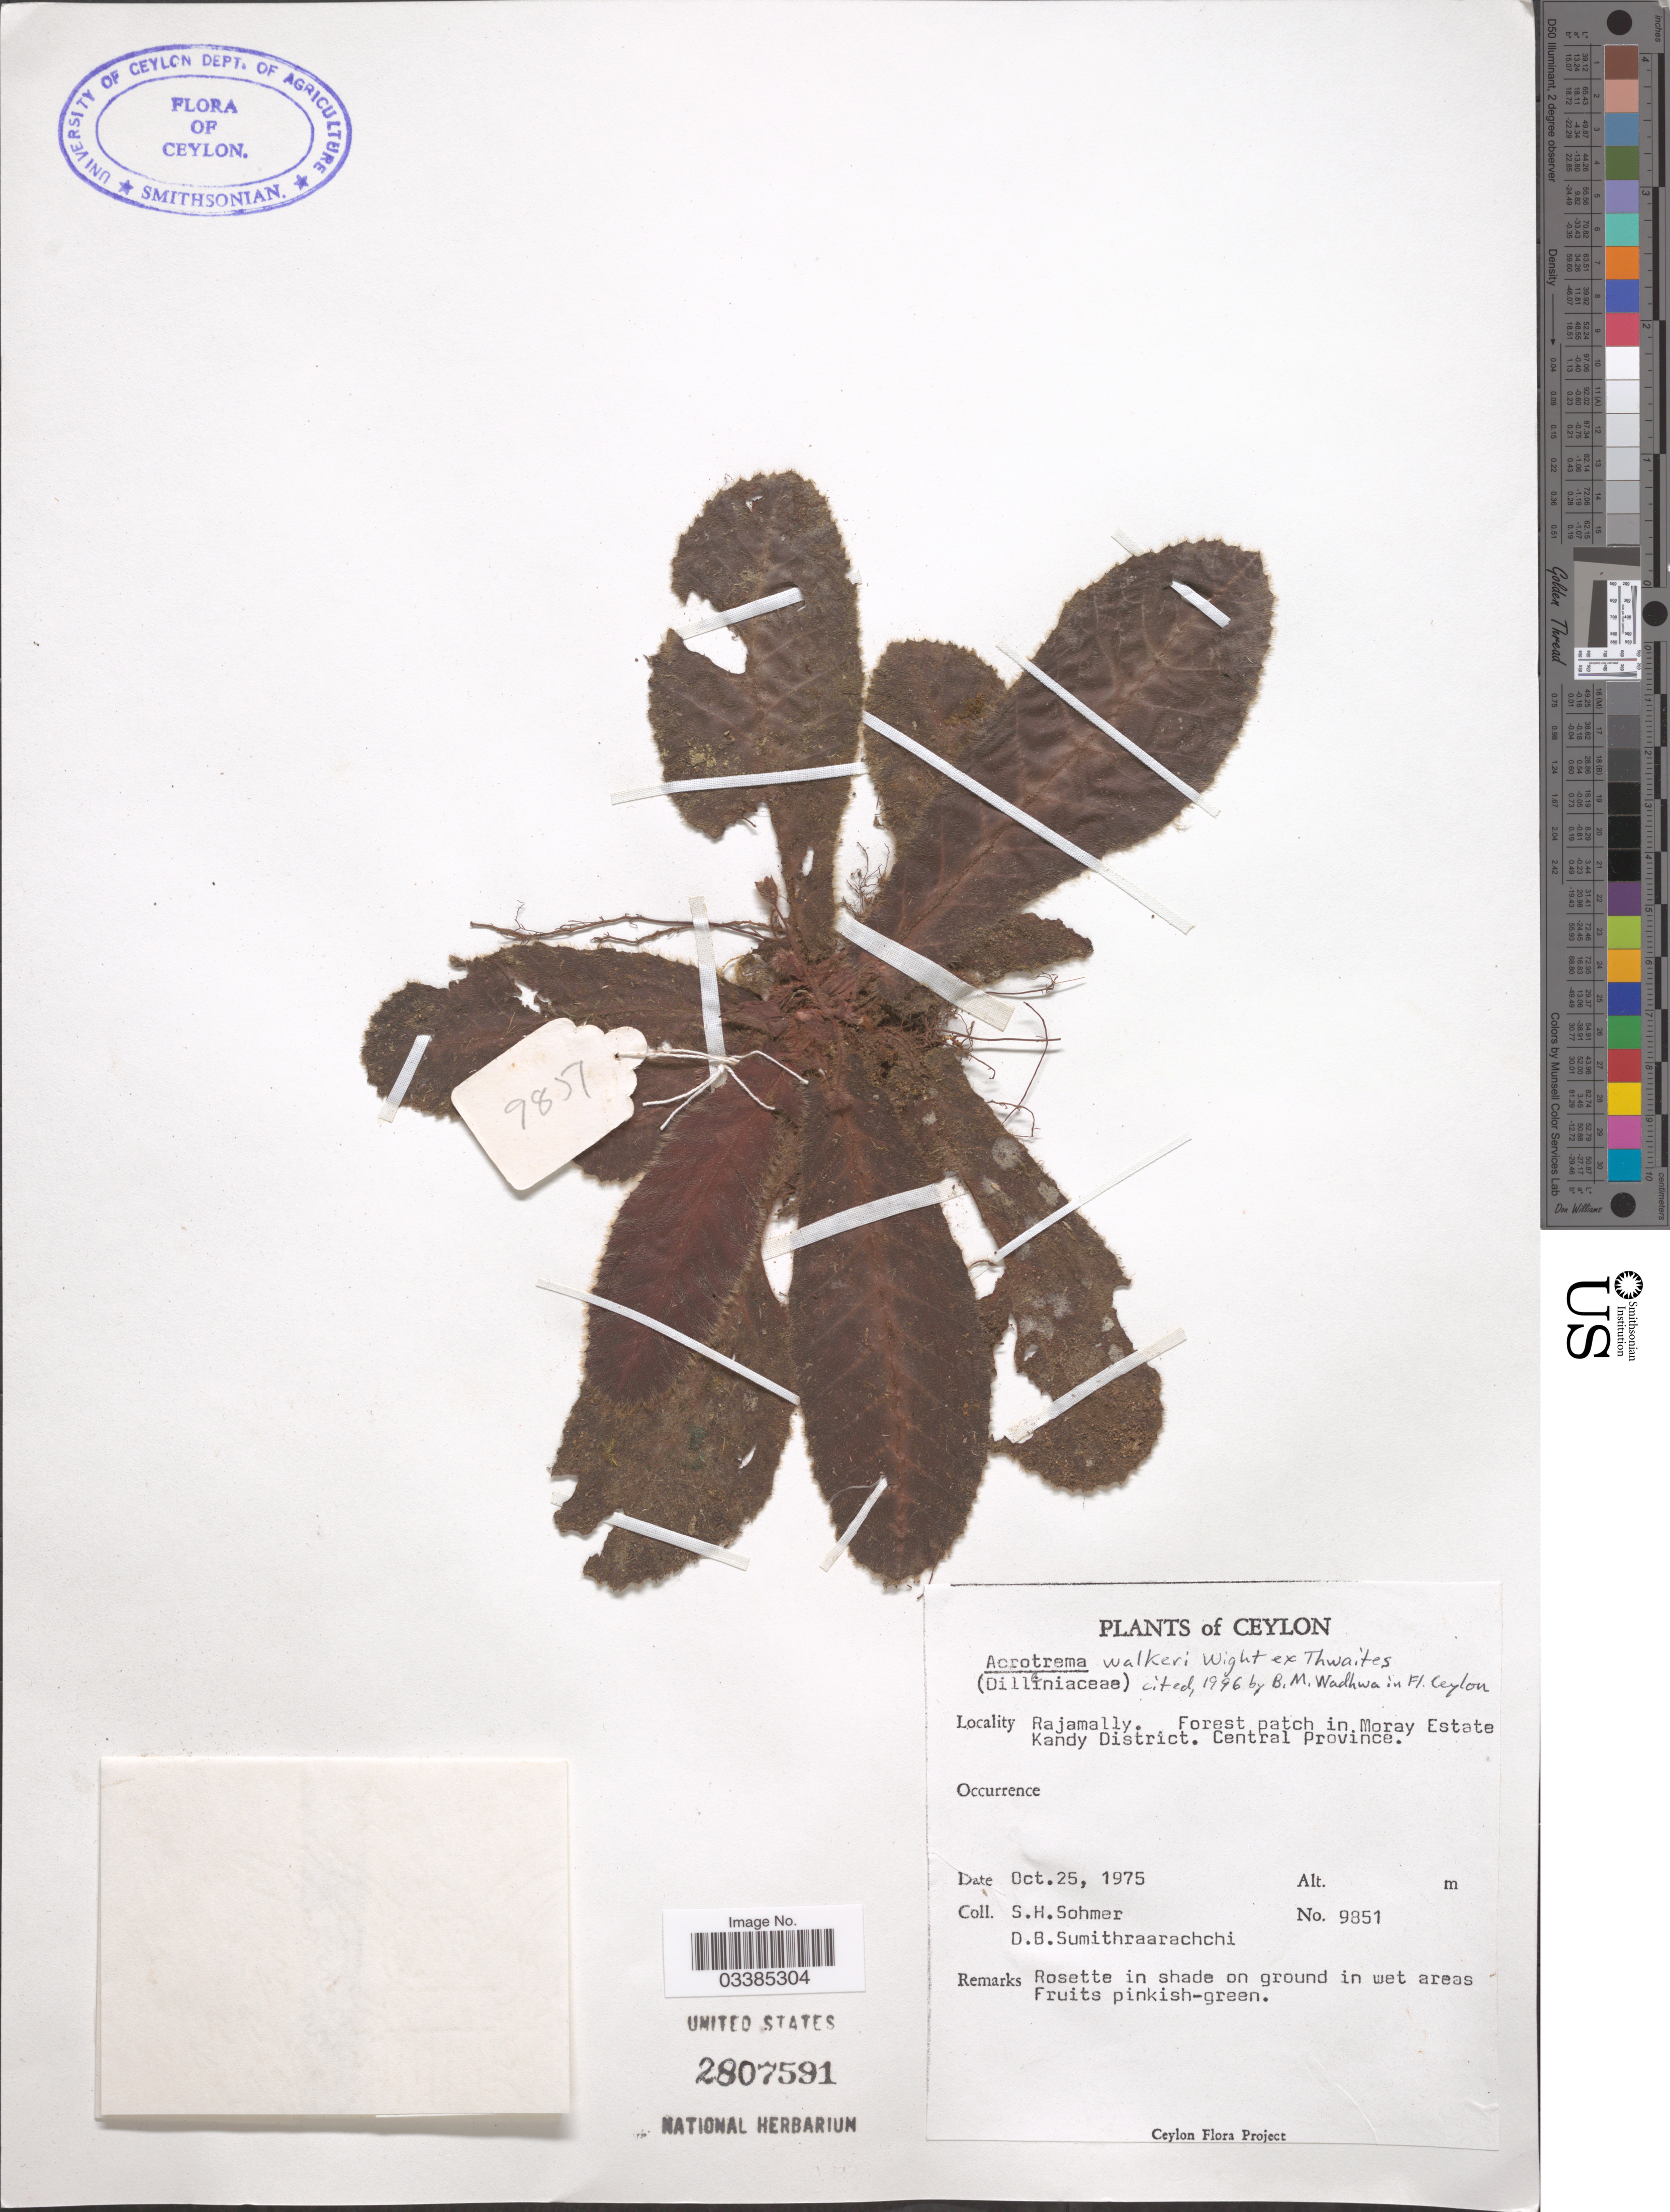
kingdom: Plantae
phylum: Tracheophyta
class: Magnoliopsida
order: Dilleniales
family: Dilleniaceae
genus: Acrotrema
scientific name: Acrotrema walkeri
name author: Wight ex Thwaites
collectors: S. H. Sohmer & D. B. Sumithraarachchi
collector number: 9851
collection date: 1975-10-25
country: Sri Lanka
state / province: Central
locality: Ceylon. Rajamally. Forest patch in Moray Estate Kandy District.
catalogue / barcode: US 2807591